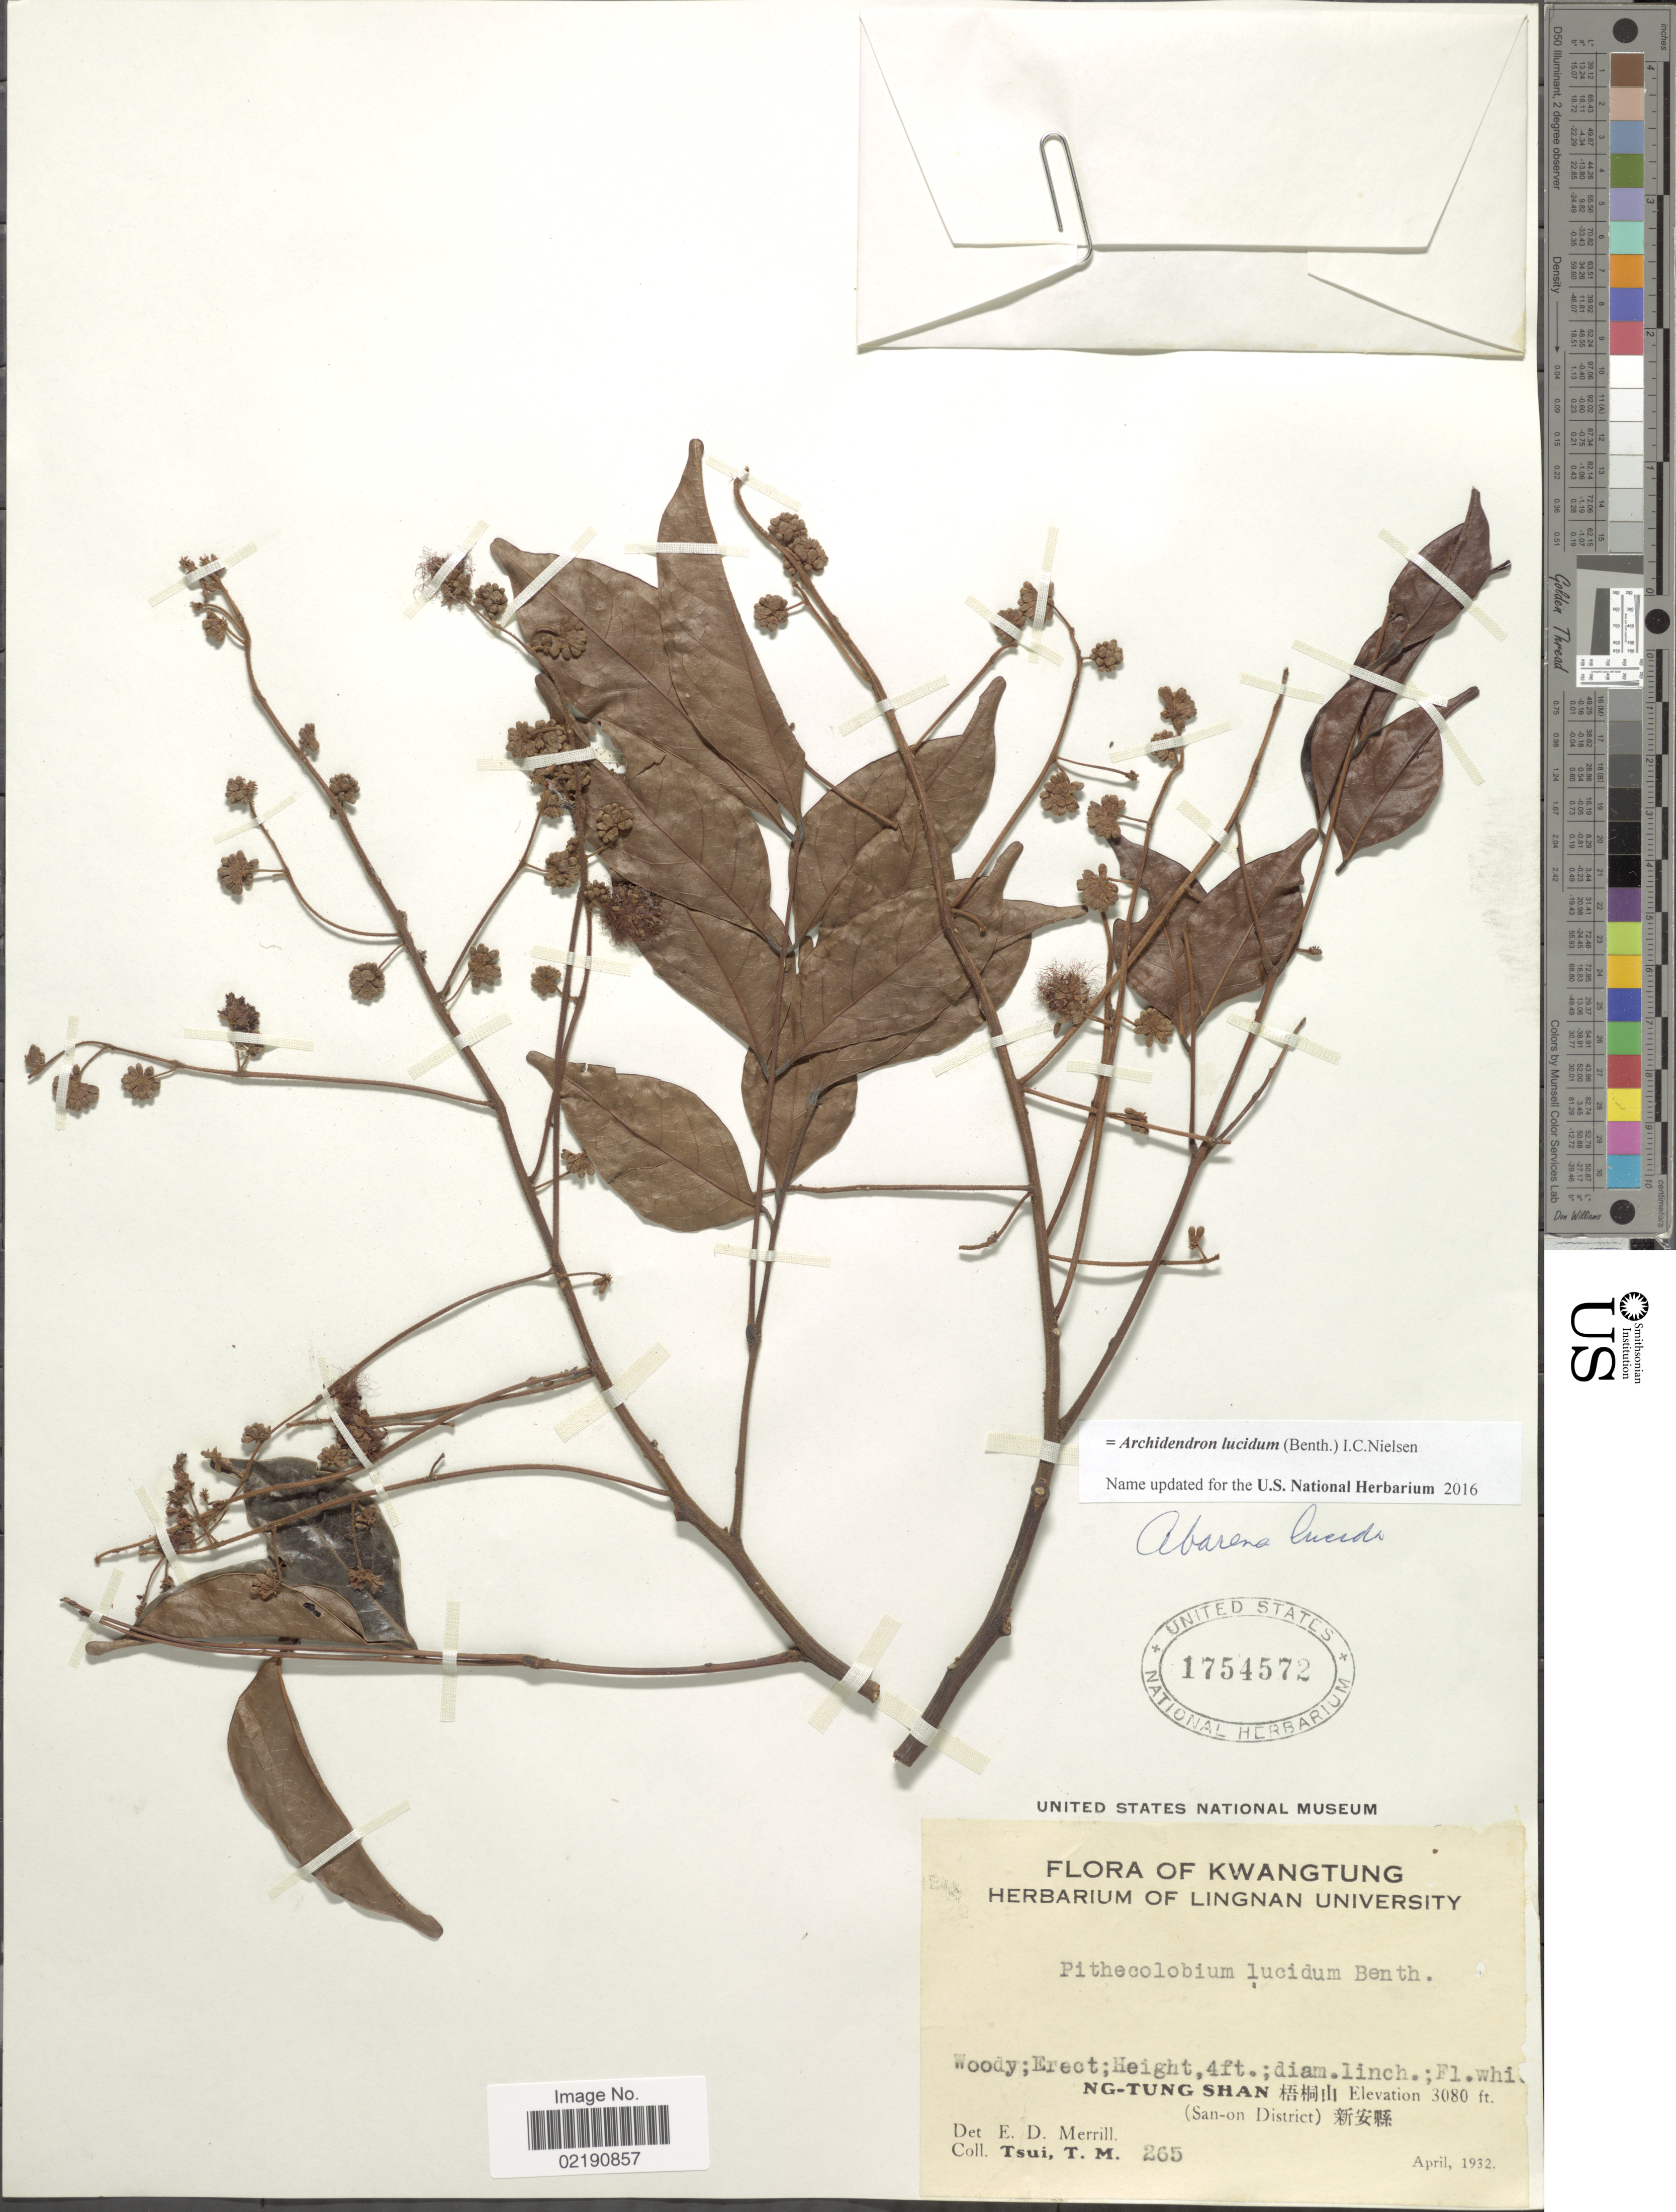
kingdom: Plantae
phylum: Tracheophyta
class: Magnoliopsida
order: Fabales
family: Fabaceae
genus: Archidendron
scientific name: Archidendron lucidum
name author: (Benth.) I.C. Nielsen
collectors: T. Tsui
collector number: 265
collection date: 1932-04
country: China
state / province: Guangdong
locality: Kwangtung, Ng-Tung Shan (San-on District)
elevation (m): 939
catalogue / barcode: US 1754572